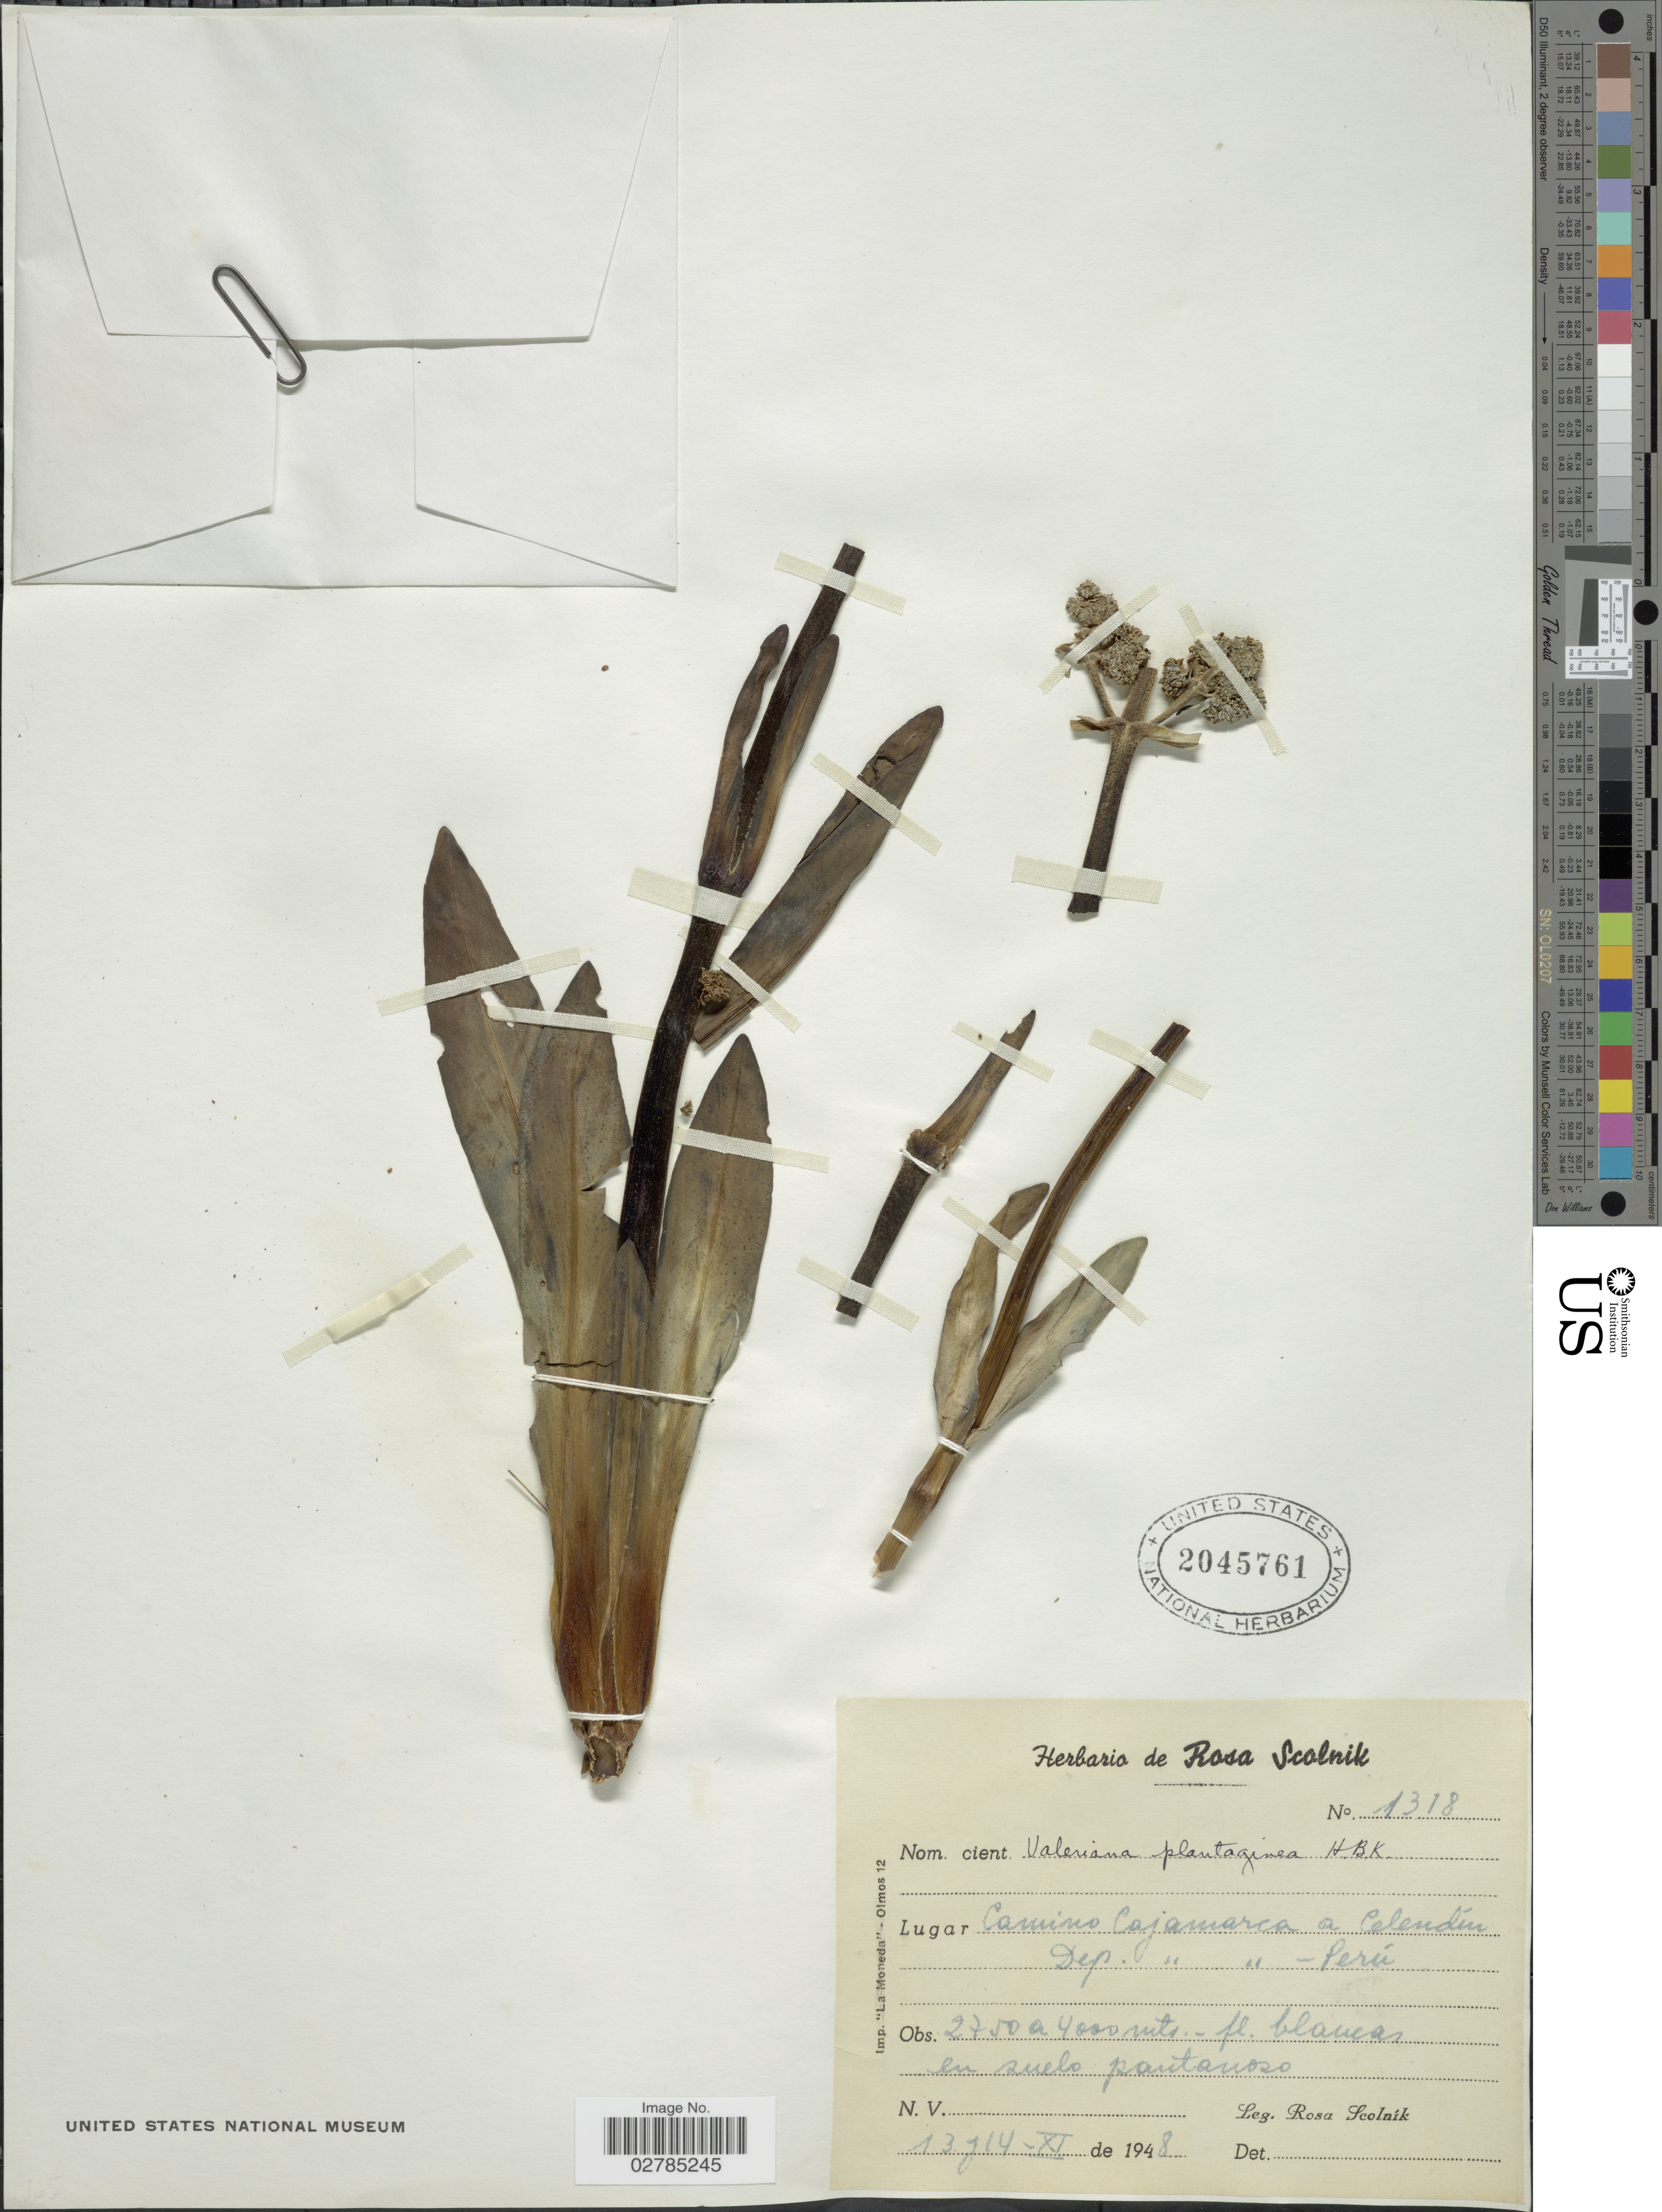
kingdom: Plantae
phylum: Tracheophyta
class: Magnoliopsida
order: Dipsacales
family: Caprifoliaceae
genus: Valeriana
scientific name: Valeriana plantaginea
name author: Kunth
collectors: R. Scolnik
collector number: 1318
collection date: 1948-11-13/1948-11-14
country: Peru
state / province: Cajamarca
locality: Camino Cajamarca a Celendín.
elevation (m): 2750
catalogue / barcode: US 2045761